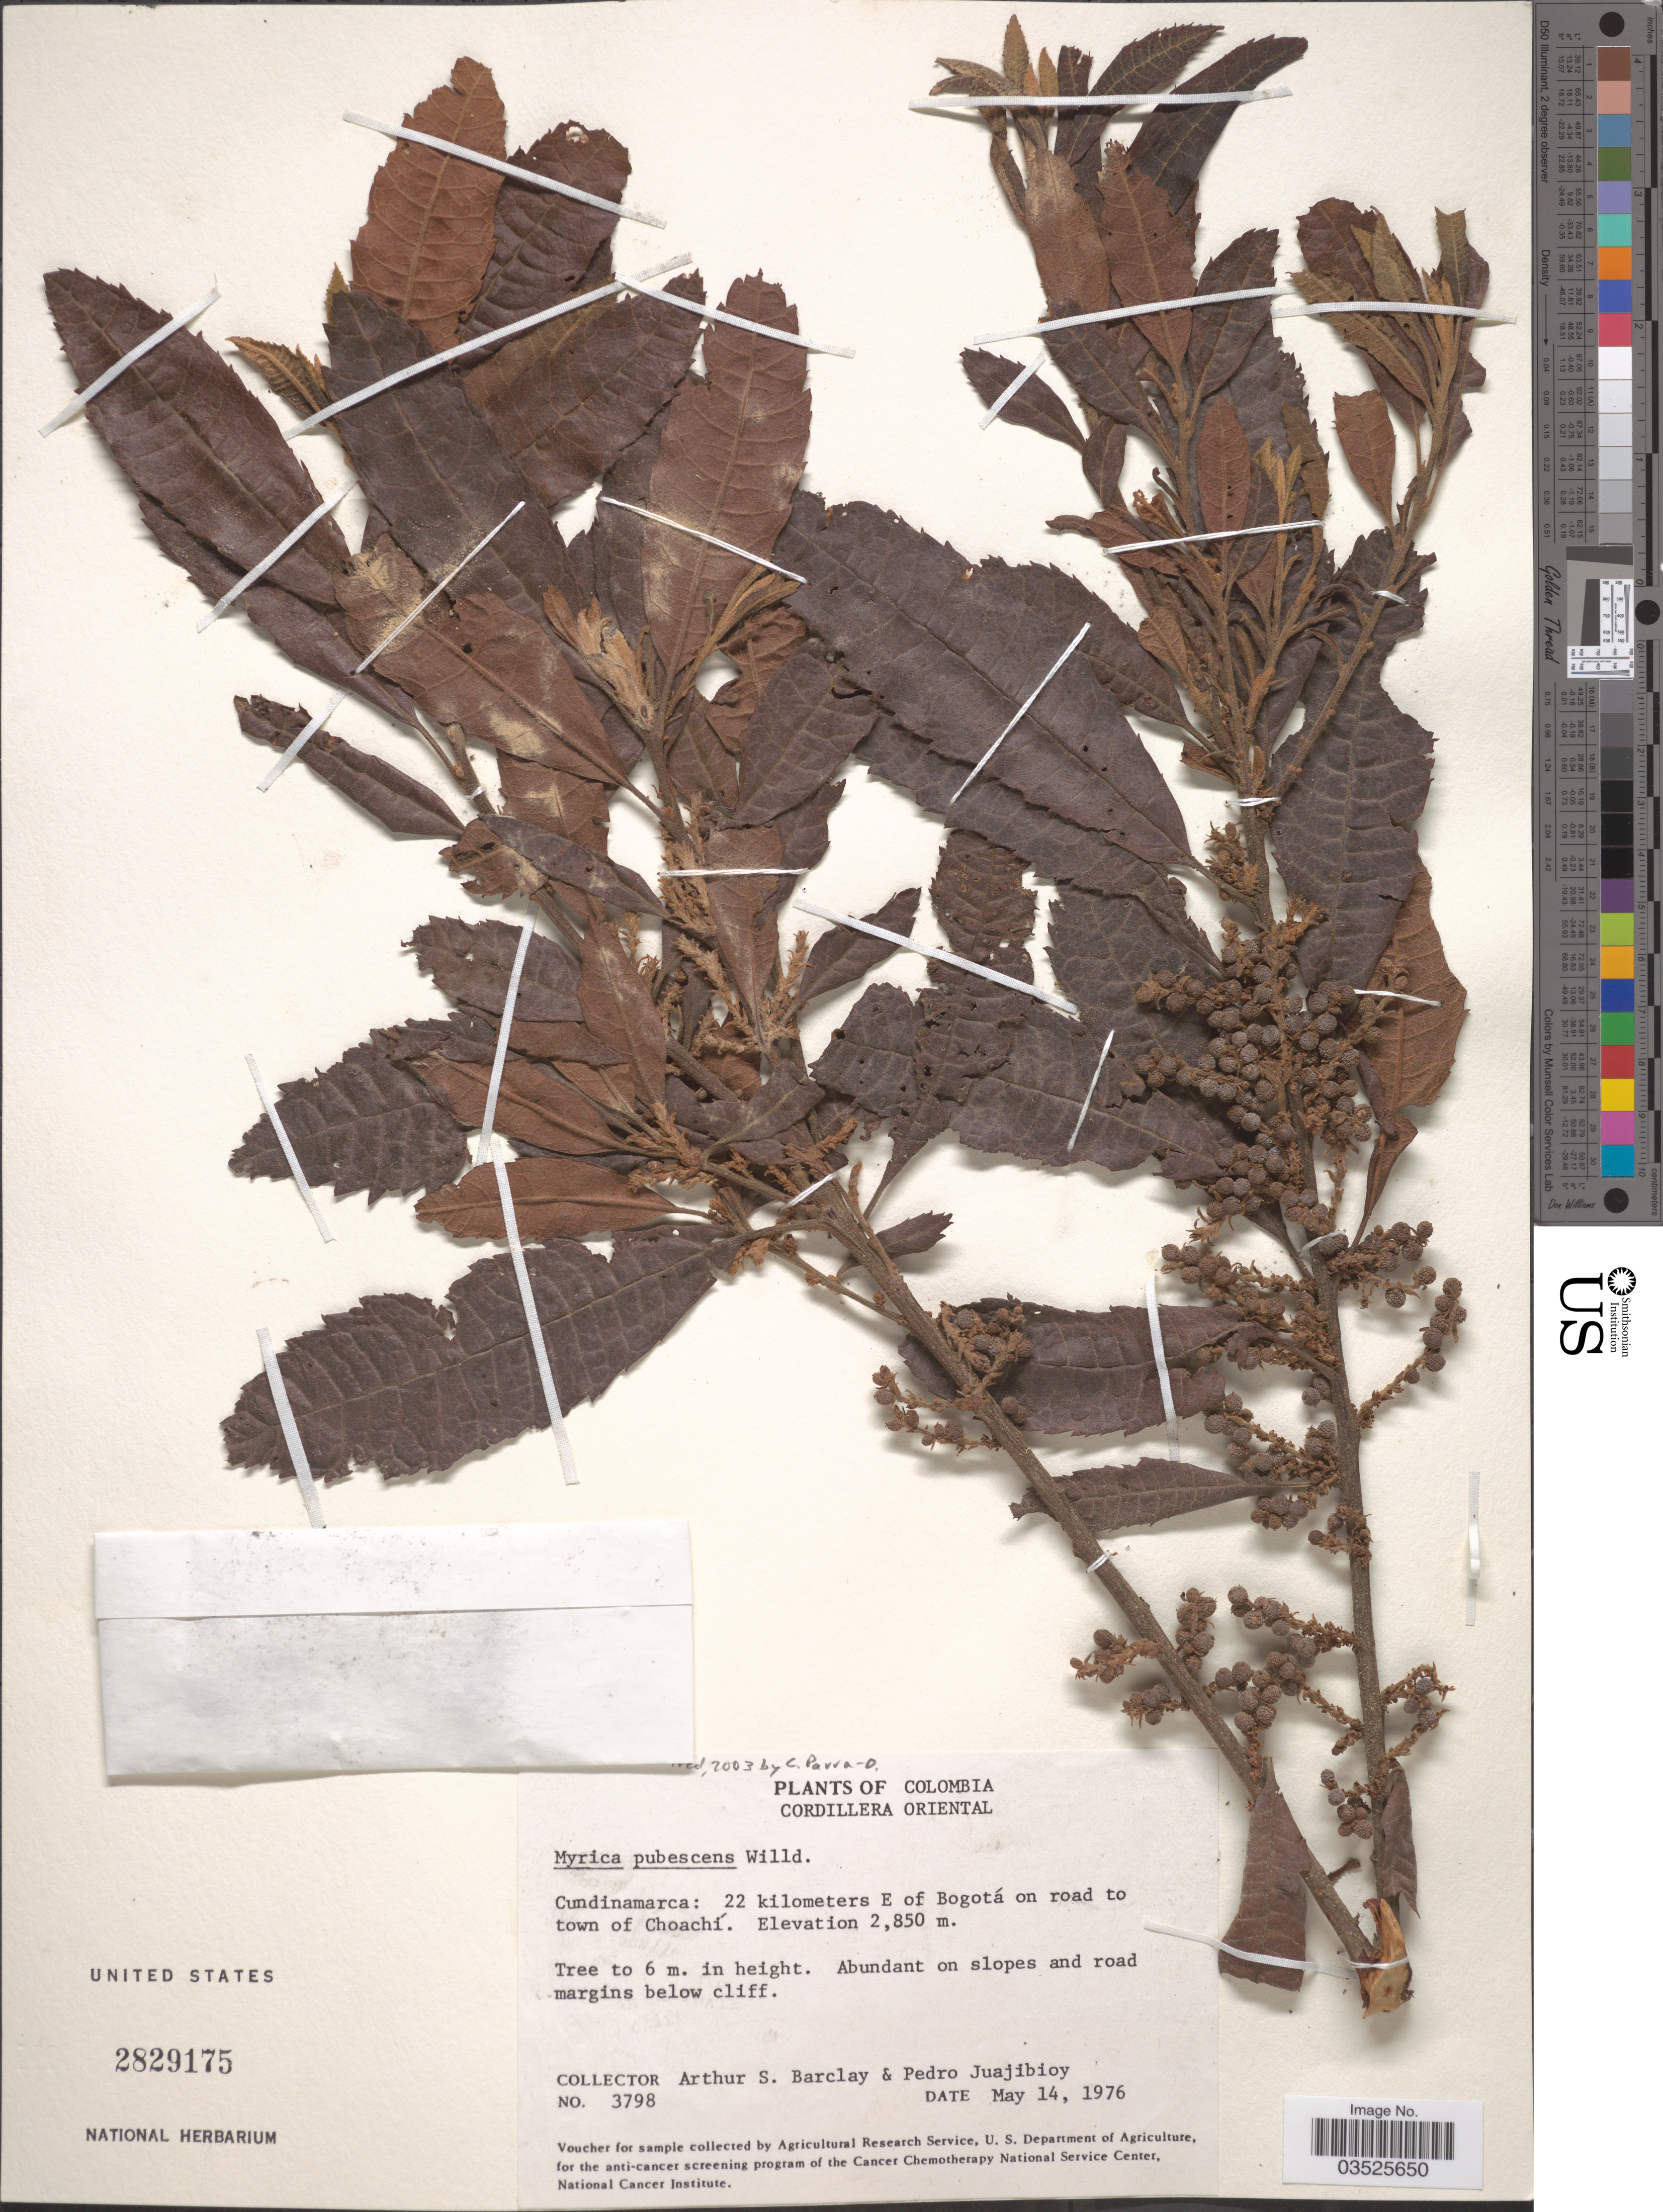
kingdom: Plantae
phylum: Tracheophyta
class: Magnoliopsida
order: Fagales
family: Myricaceae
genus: Morella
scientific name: Morella pubescens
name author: (Humb. & Bonpl. ex Willd.) Wilbur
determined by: Strong, M. T., (US), Smithsonian Institution - National Museum of Natural History (UNITED STATES)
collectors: A. S. Barclay & P. Juajibioy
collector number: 3798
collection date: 1976-05-14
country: Colombia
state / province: Cundinamarca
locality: Cordillera Oriental. 22 kilometers E of Bogotá on road town of Choachí. Abundant on slopes and road margins below cliff.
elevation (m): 2850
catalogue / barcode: US 2829175